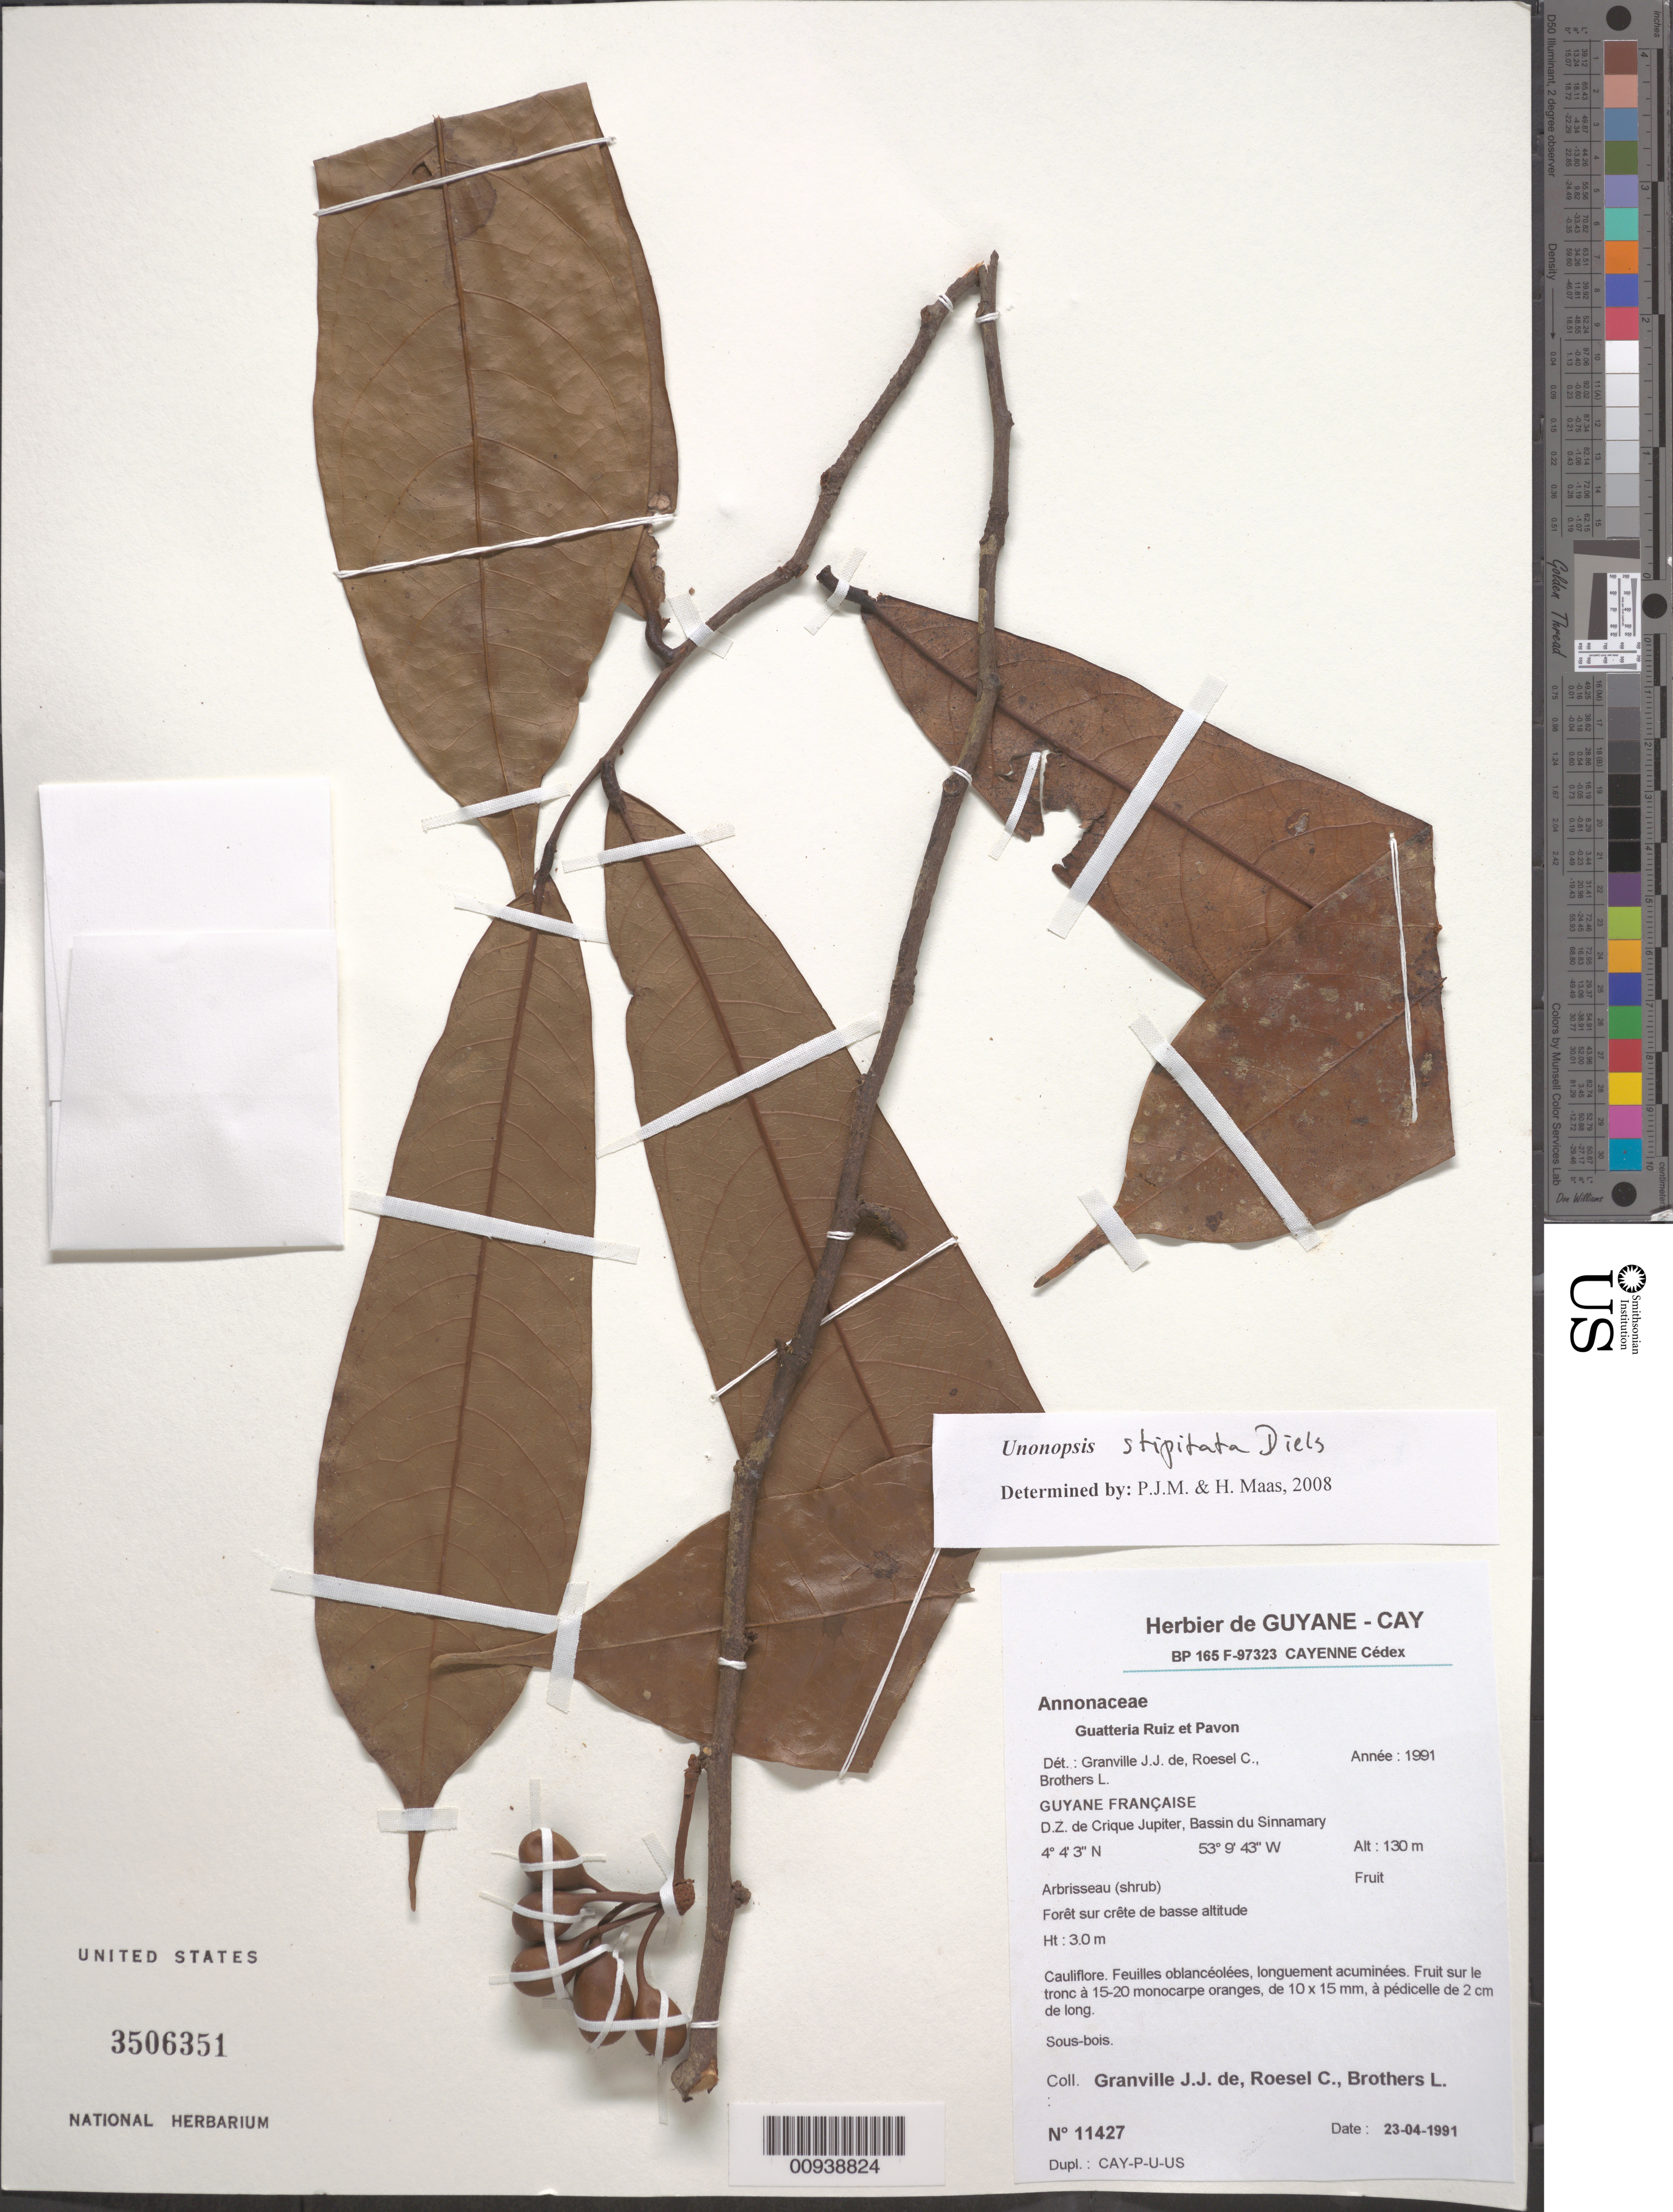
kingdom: Plantae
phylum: Tracheophyta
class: Magnoliopsida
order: Magnoliales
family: Annonaceae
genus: Unonopsis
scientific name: Unonopsis stipitata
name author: Diels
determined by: Maas, Paul J.; Maas, H.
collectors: J.-J. de Granville, C. S. Roesel & L. Brothers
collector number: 11427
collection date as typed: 23-Apr-91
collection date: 1991-04-23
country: French Guiana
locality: D.Z. de Crique Jupiter, Bassin du Sinnamary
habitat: Forêt sur crête de basse altitude; sous bois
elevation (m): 130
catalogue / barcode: US 3506351